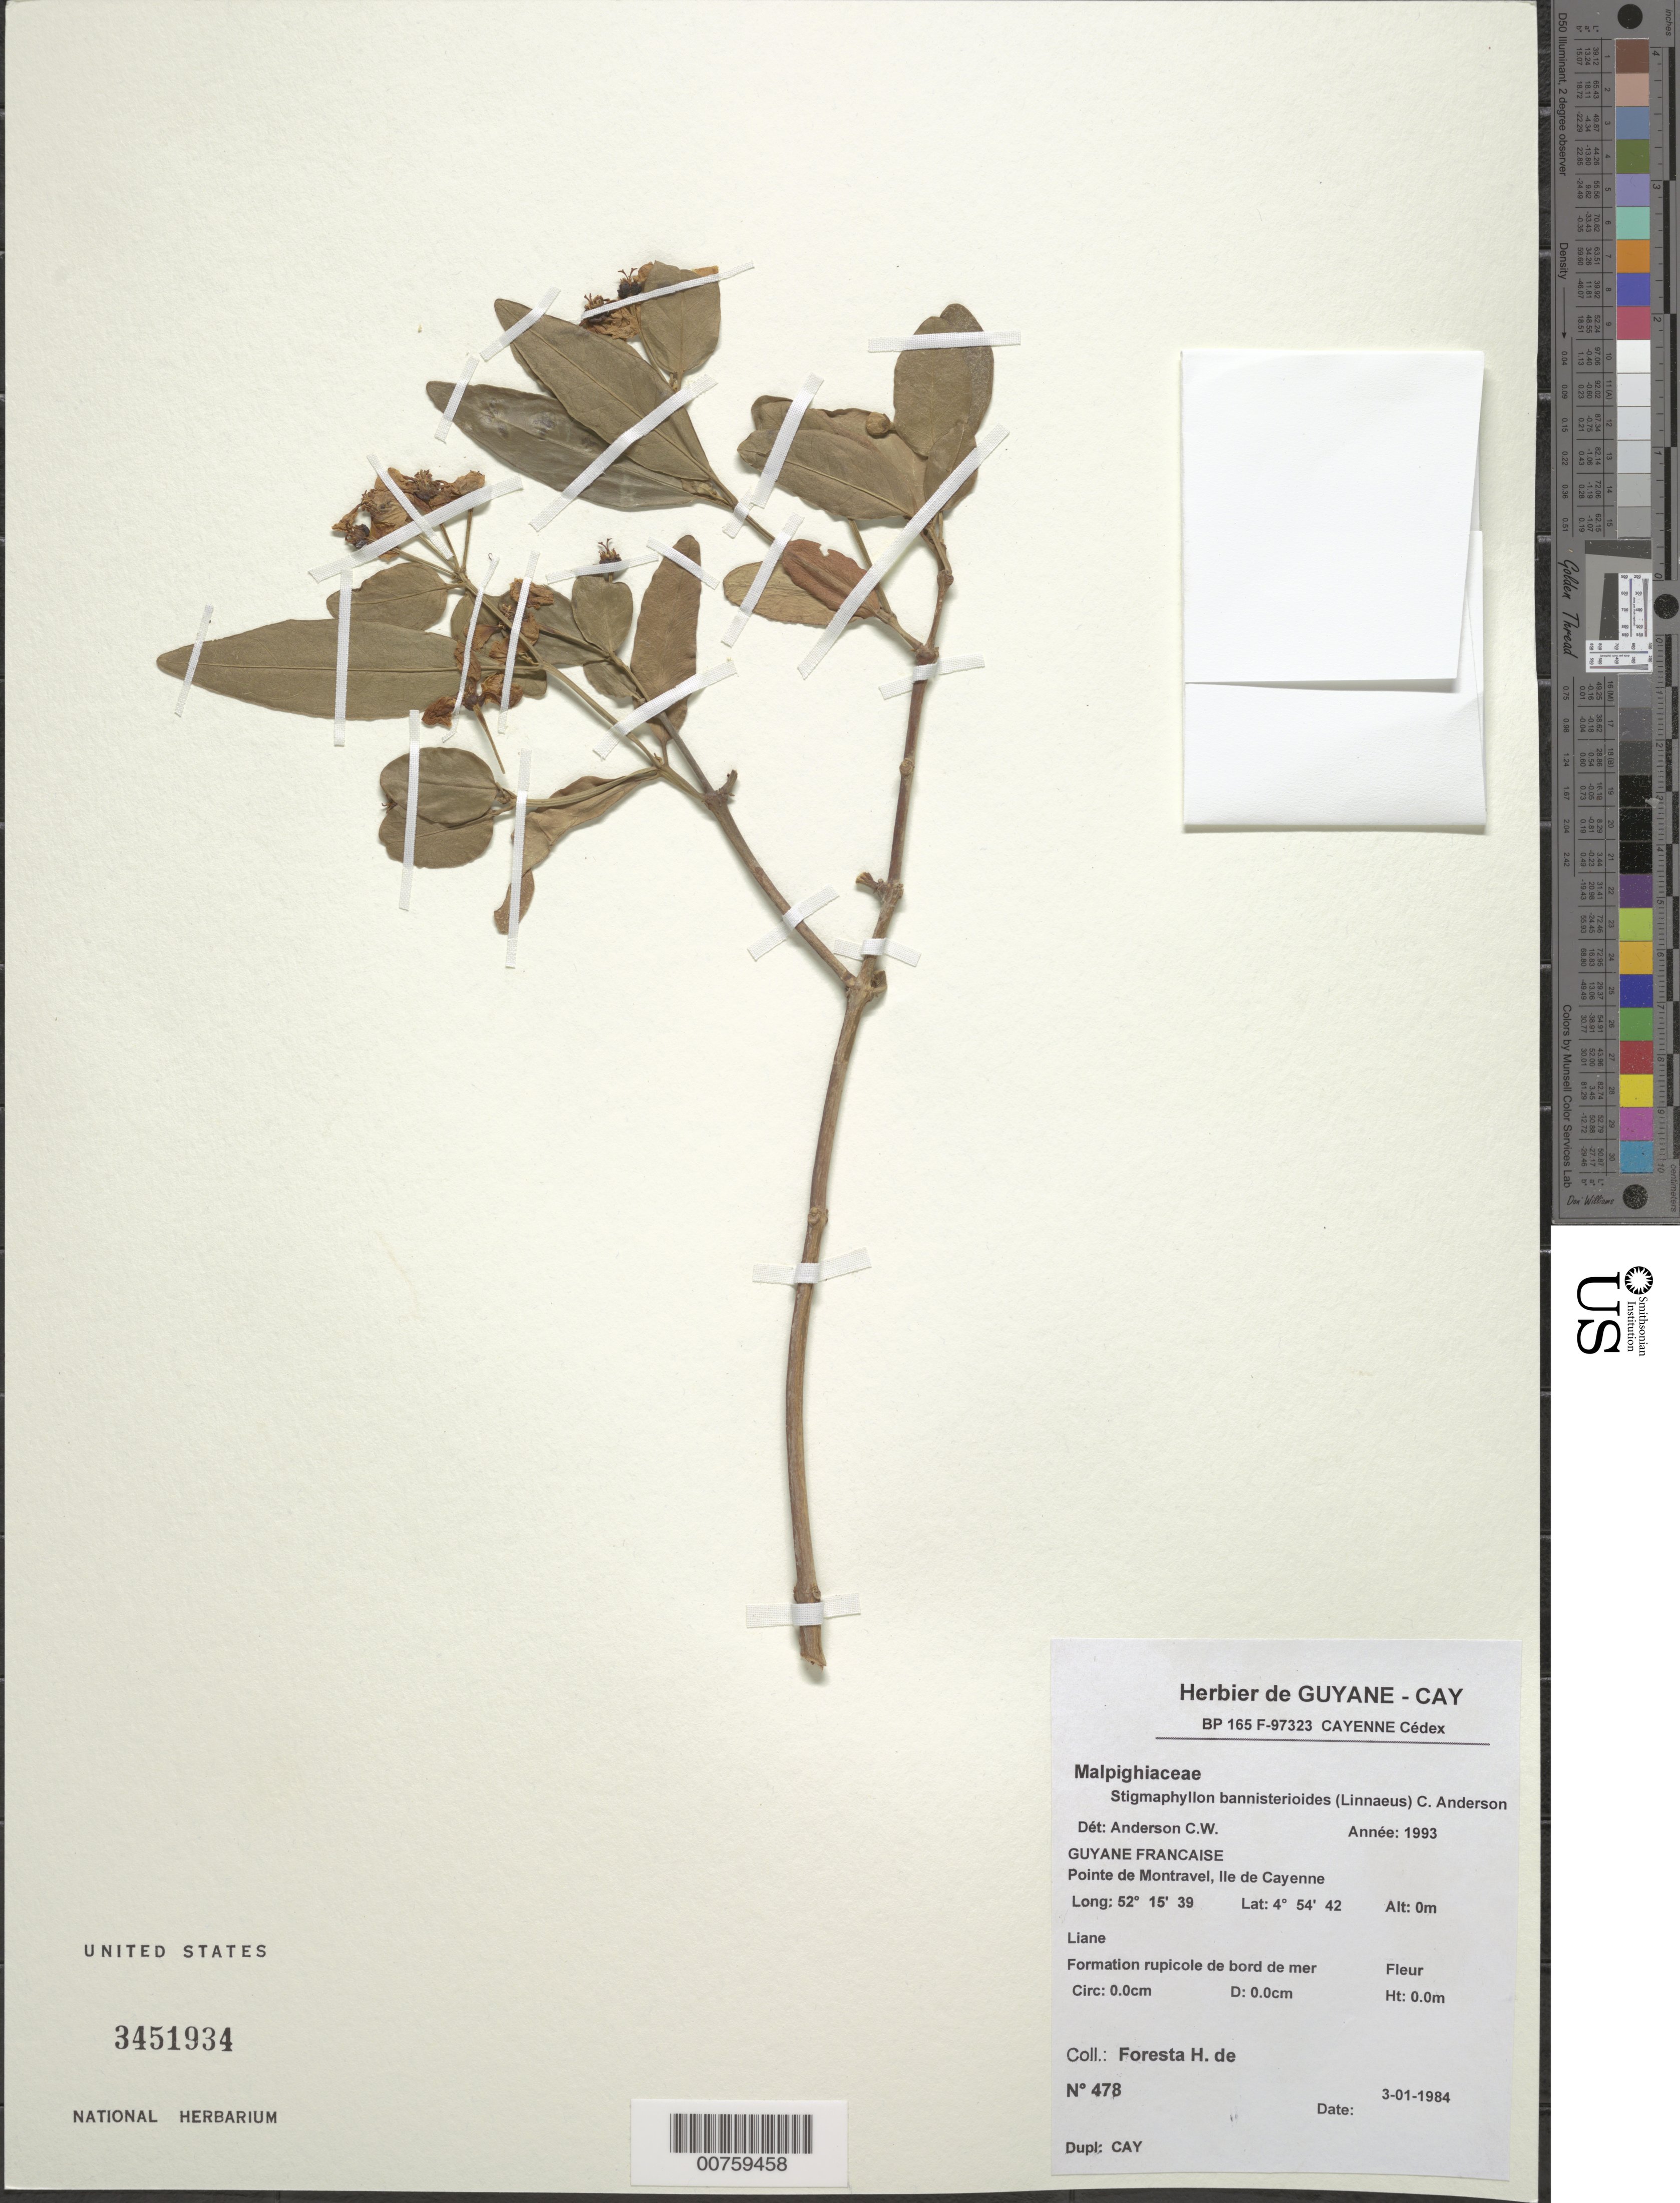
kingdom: Plantae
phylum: Tracheophyta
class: Magnoliopsida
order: Malpighiales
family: Malpighiaceae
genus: Stigmaphyllon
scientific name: Stigmaphyllon bannisterioides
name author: (L.) C.E. Anderson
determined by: Anderson, C. W.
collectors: H. de Foresta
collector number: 478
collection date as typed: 3-Jan-84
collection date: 1984-01-03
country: French Guiana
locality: Ile de Cayenne, Pointe de Montravel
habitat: Formation rupicole de bord de mer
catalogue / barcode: US 3451934